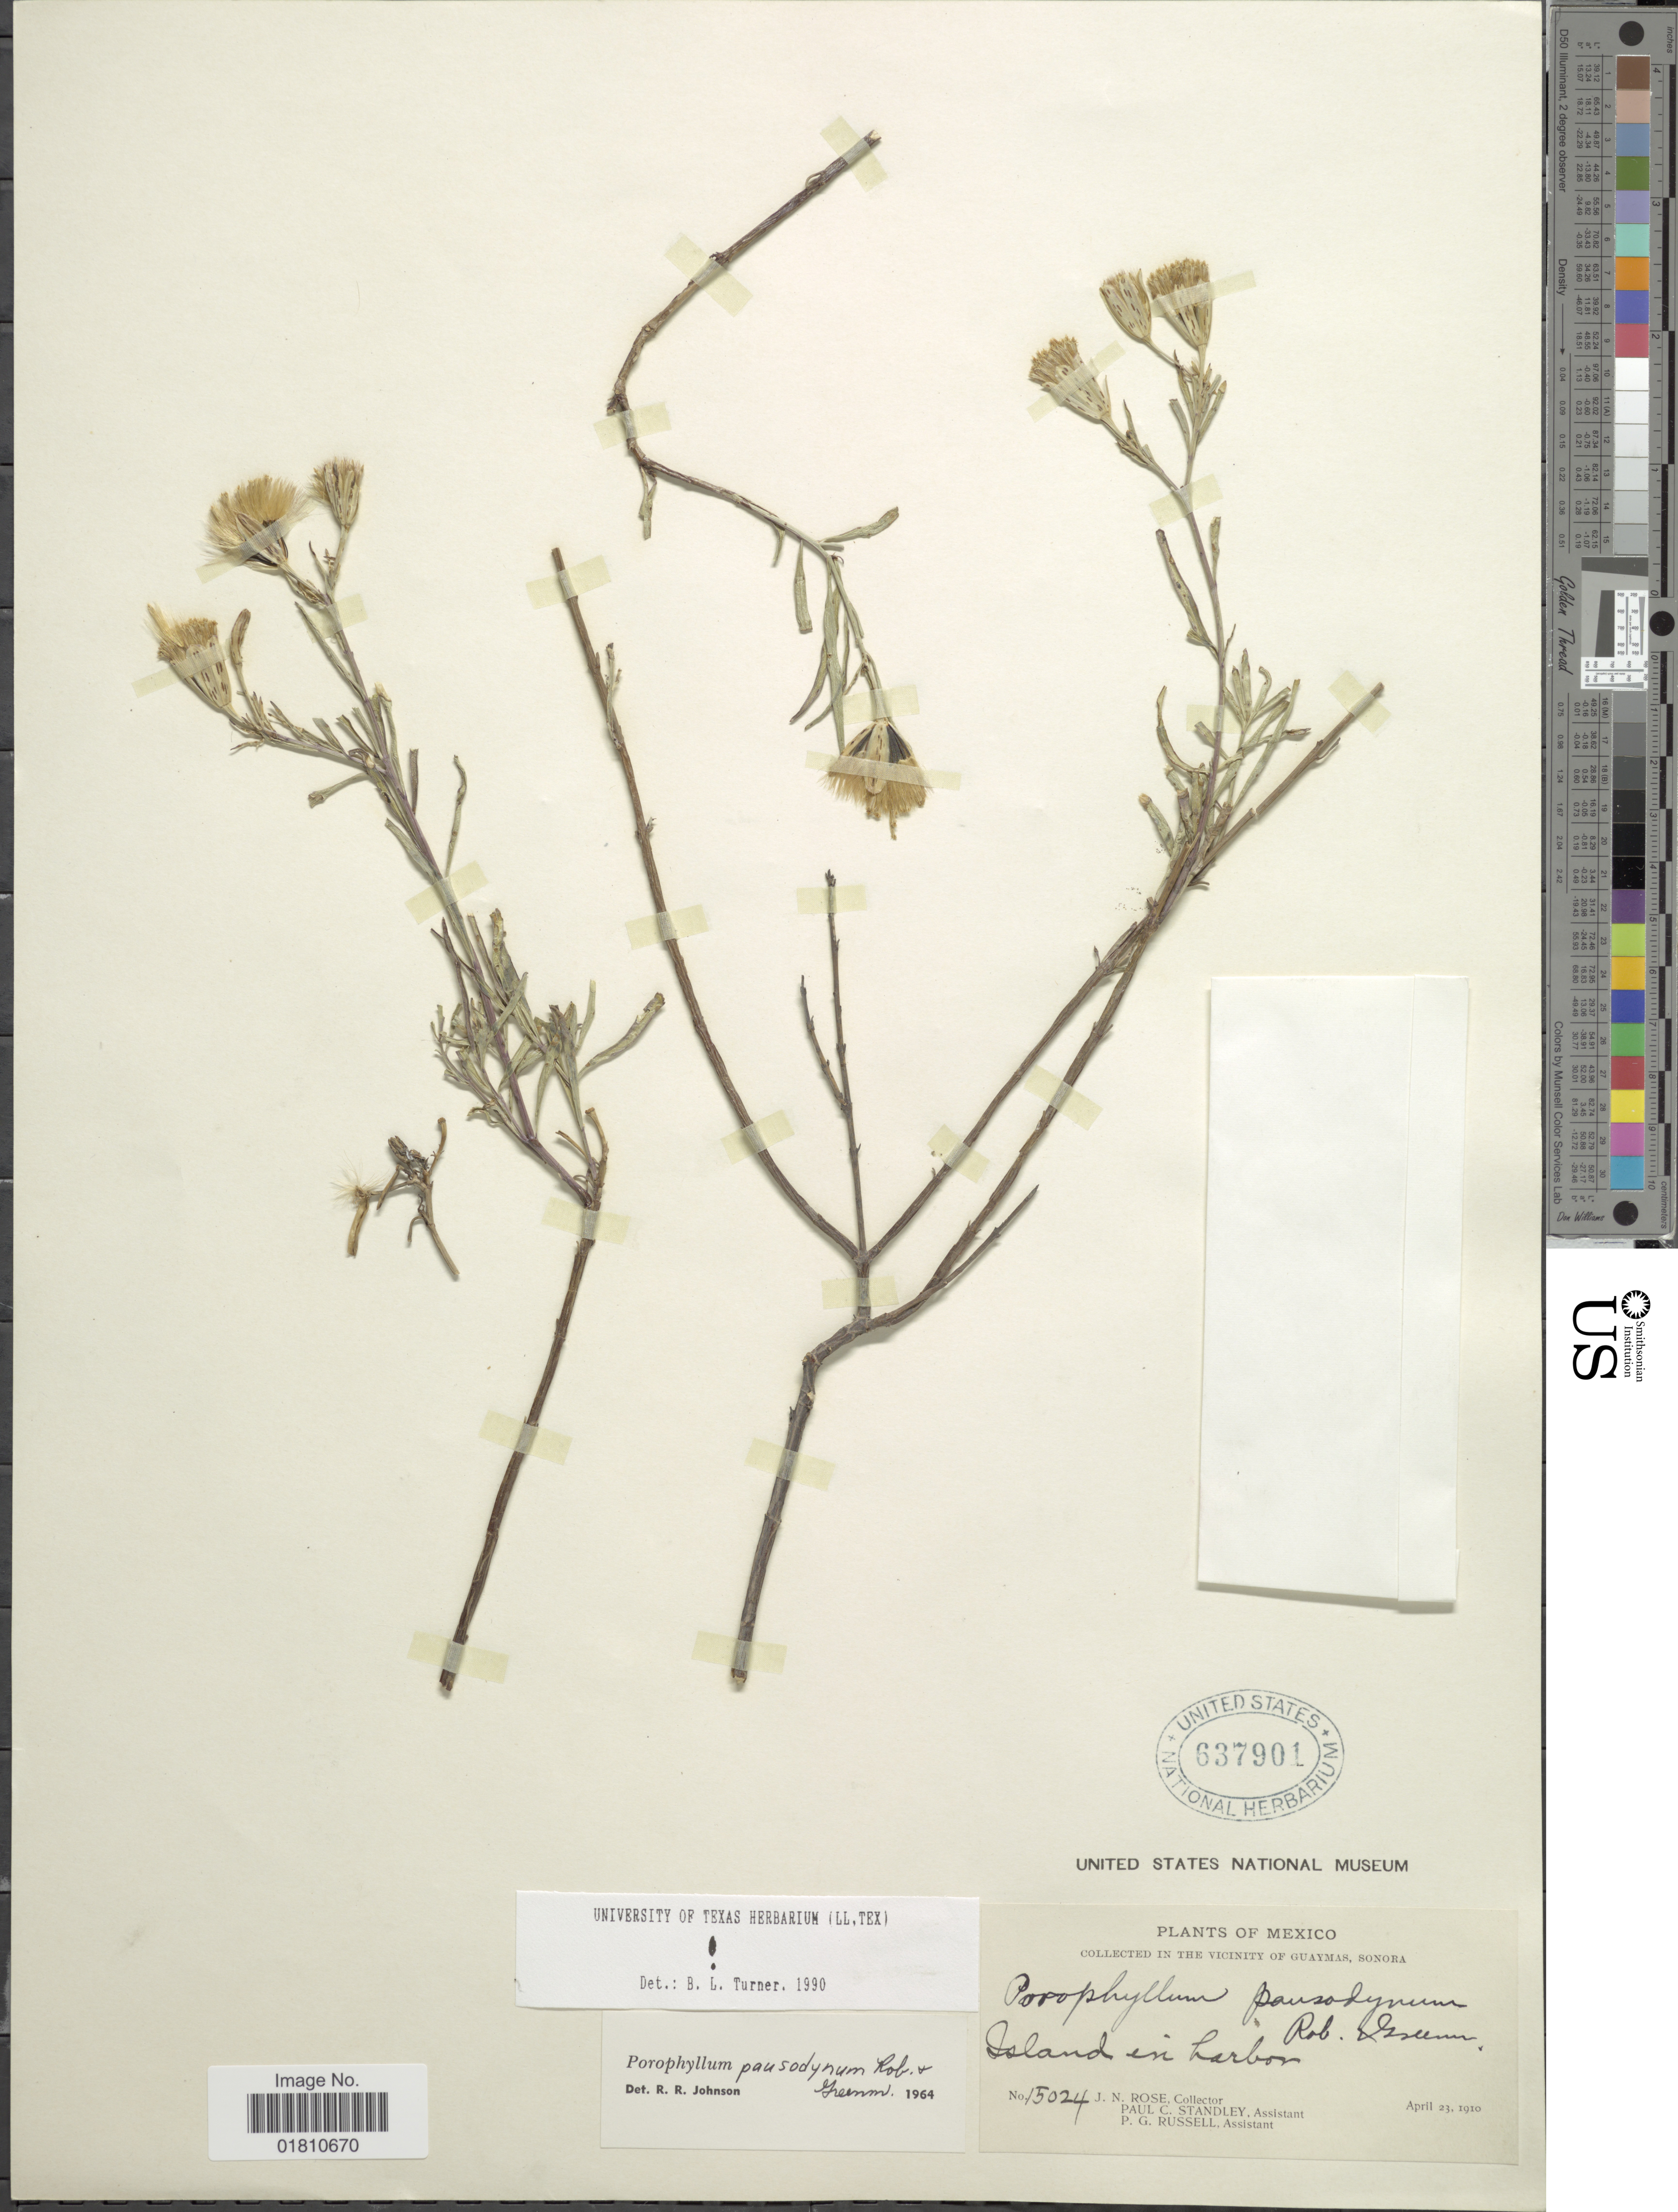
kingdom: Plantae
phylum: Tracheophyta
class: Magnoliopsida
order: Asterales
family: Asteraceae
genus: Porophyllum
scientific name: Porophyllum pausodynum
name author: B.L. Rob. & Greenm.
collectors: J. N. Rose, P. C. Standley & P. G. Russell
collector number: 15024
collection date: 1910-04-23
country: Mexico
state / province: Sonora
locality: Vicinity of Guaymas, Island in harbor.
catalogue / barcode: US 637901